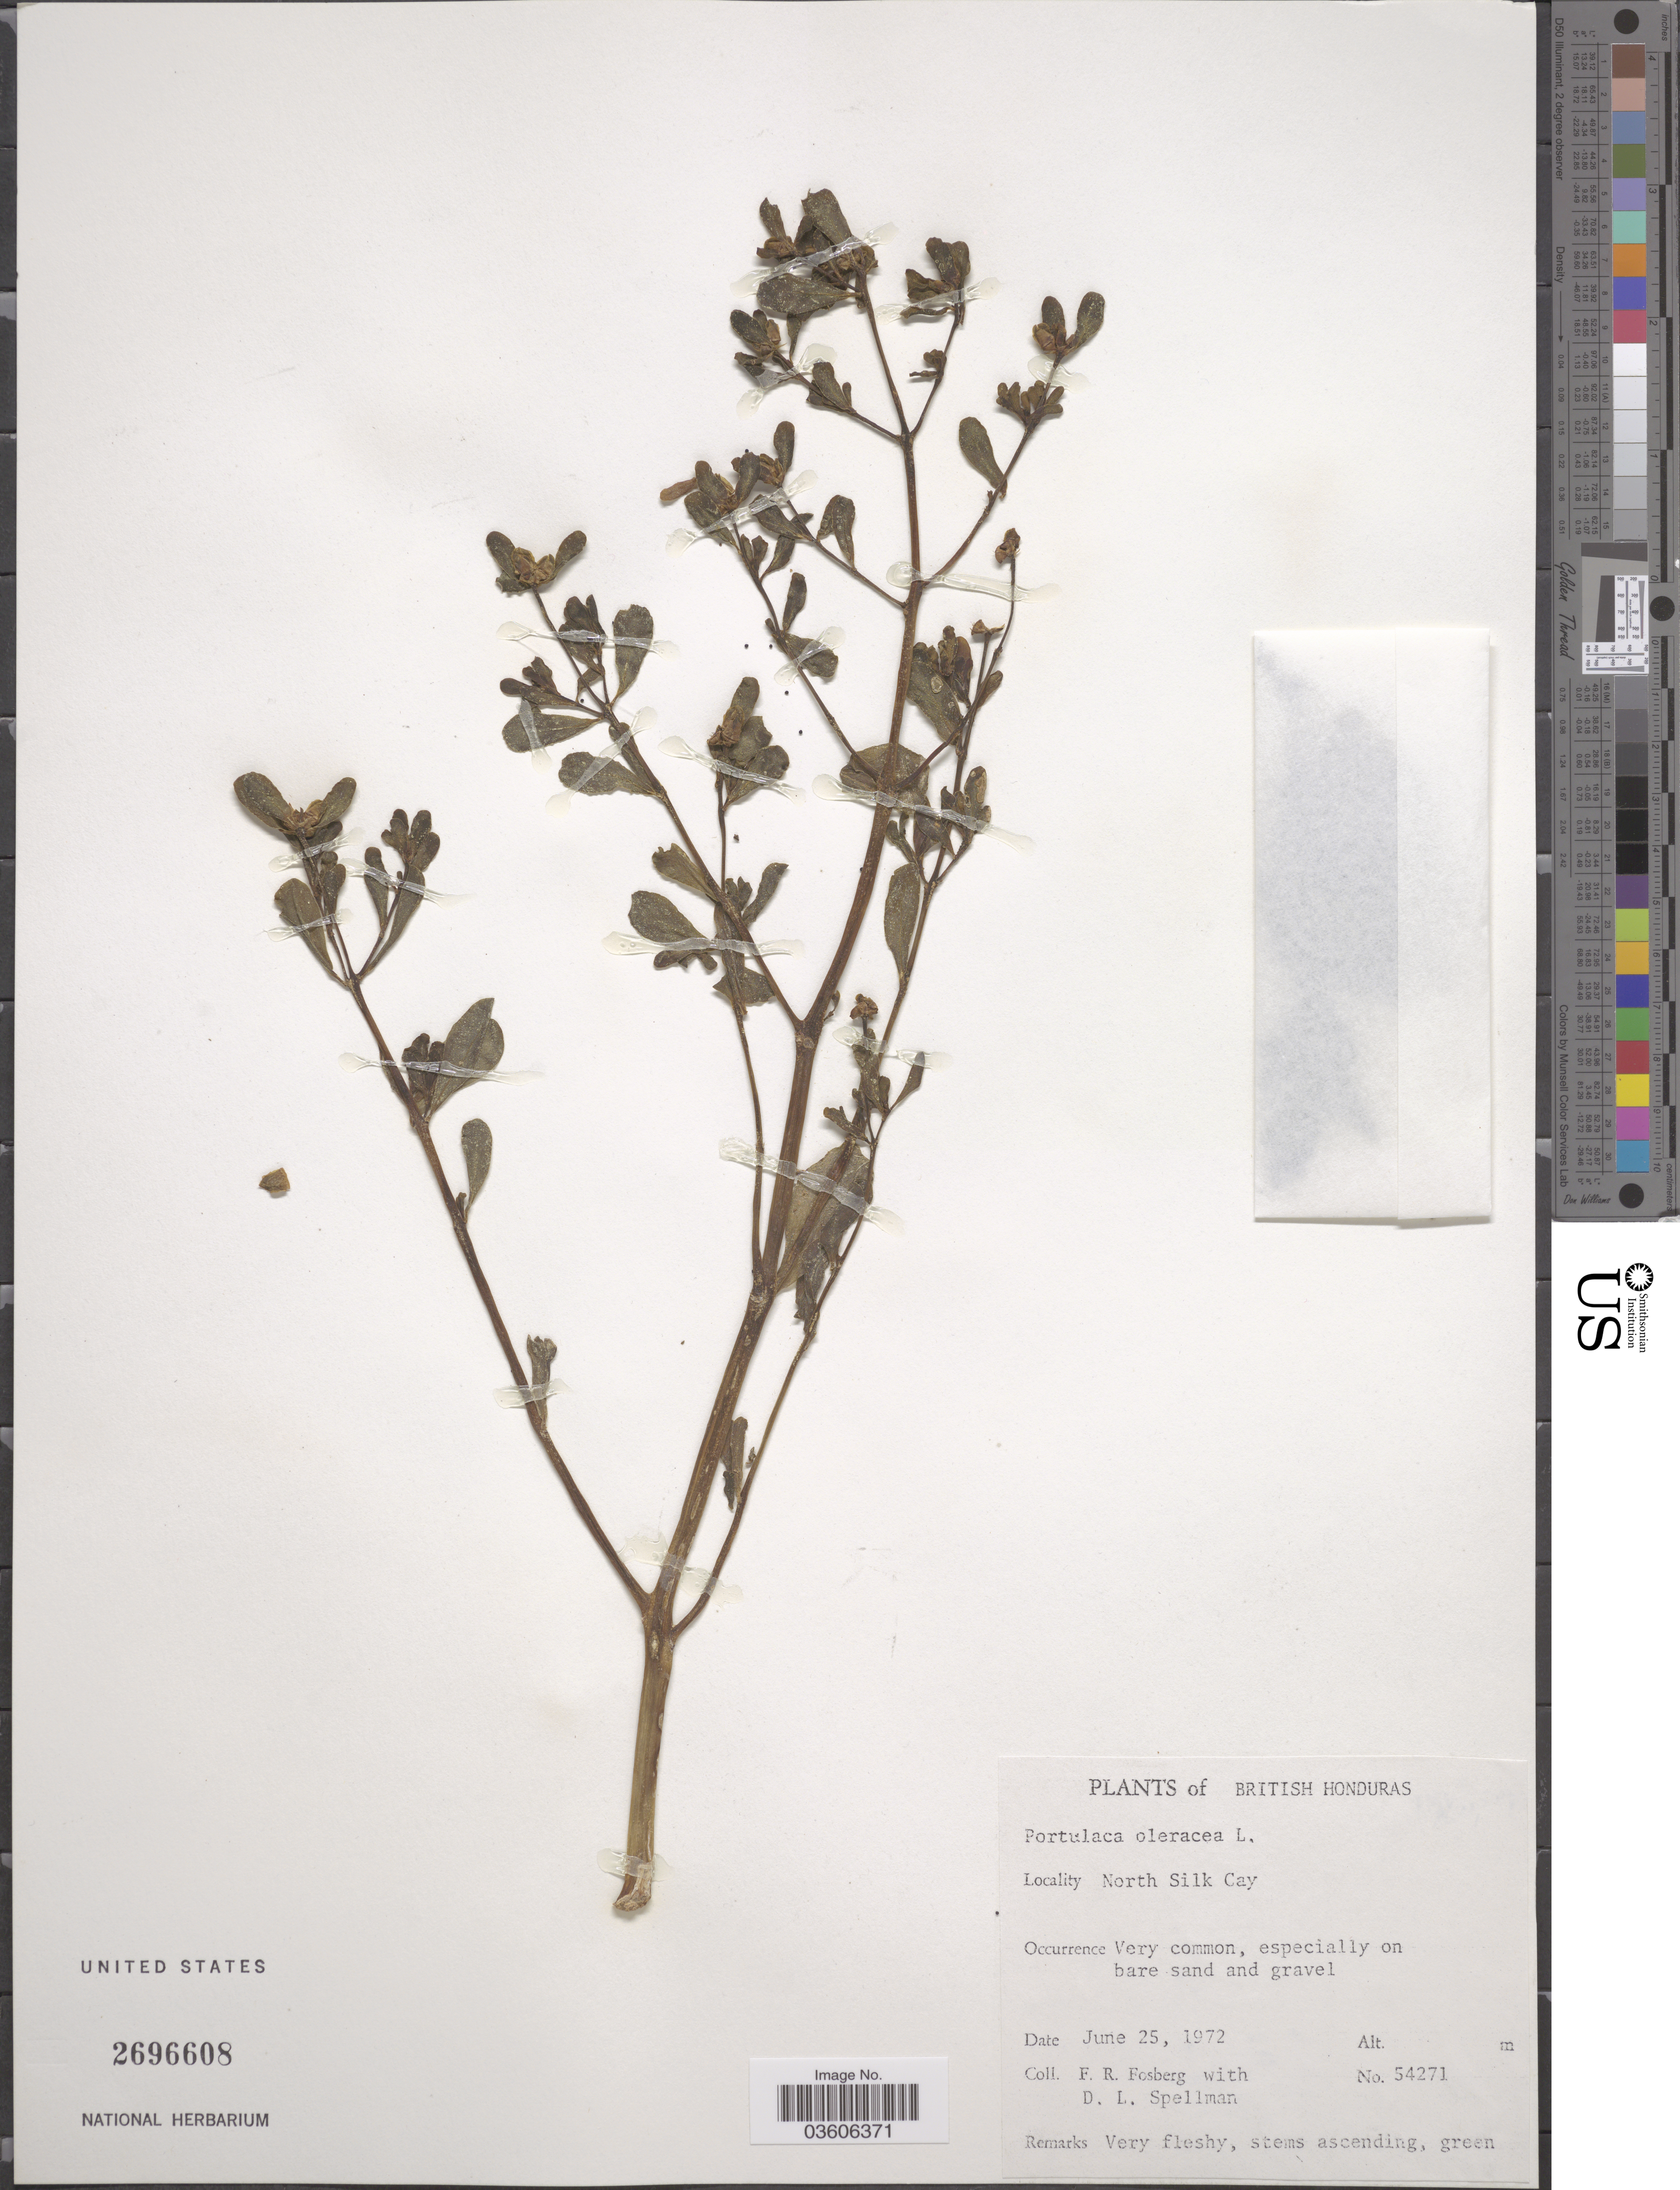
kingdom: Plantae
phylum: Tracheophyta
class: Magnoliopsida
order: Caryophyllales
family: Portulacaceae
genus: Portulaca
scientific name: Portulaca oleracea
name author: L.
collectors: F. R. Fosberg & D. L. Spellman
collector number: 54271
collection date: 1972-06-25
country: Belize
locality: British Honduras. North Silk Cay.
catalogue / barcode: US 2696608